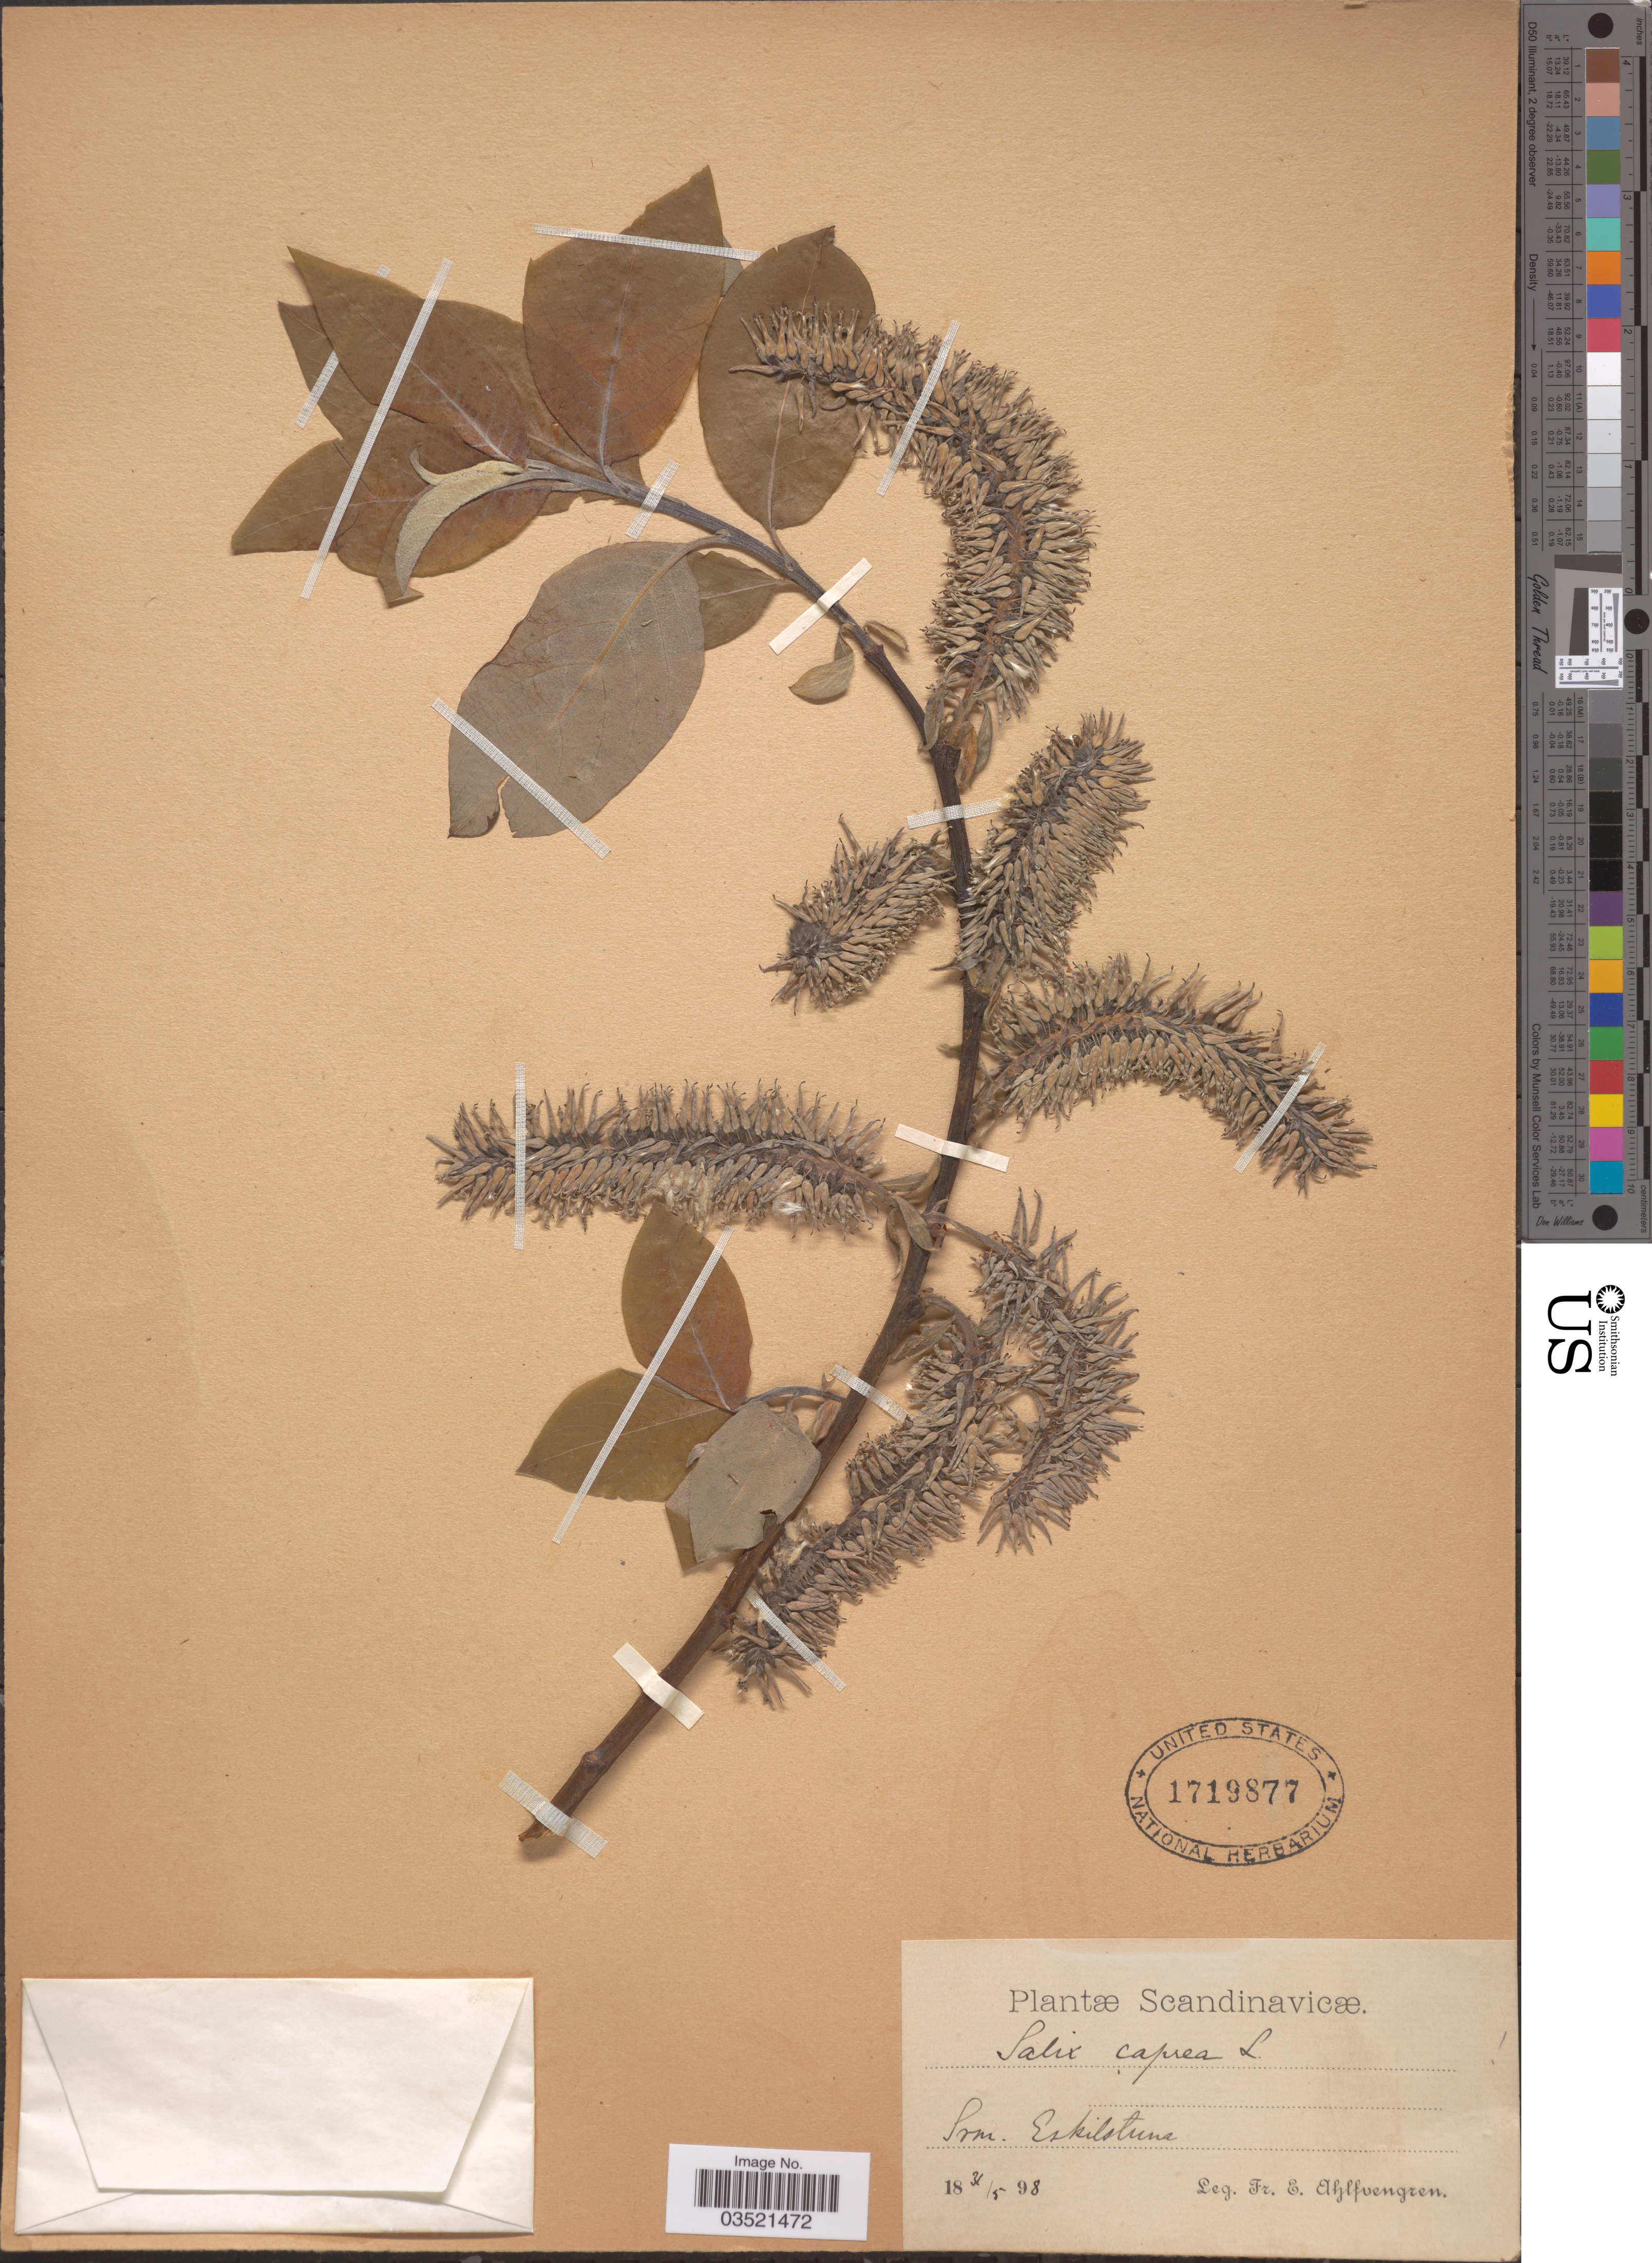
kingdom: Plantae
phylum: Tracheophyta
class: Magnoliopsida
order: Malpighiales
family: Salicaceae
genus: Salix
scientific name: Salix caprea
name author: L.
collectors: E. Ahlfvengren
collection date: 1898-05-31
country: Sweden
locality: Scandinavicæ. Sdm. Eskilstuna.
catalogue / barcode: US 1719877